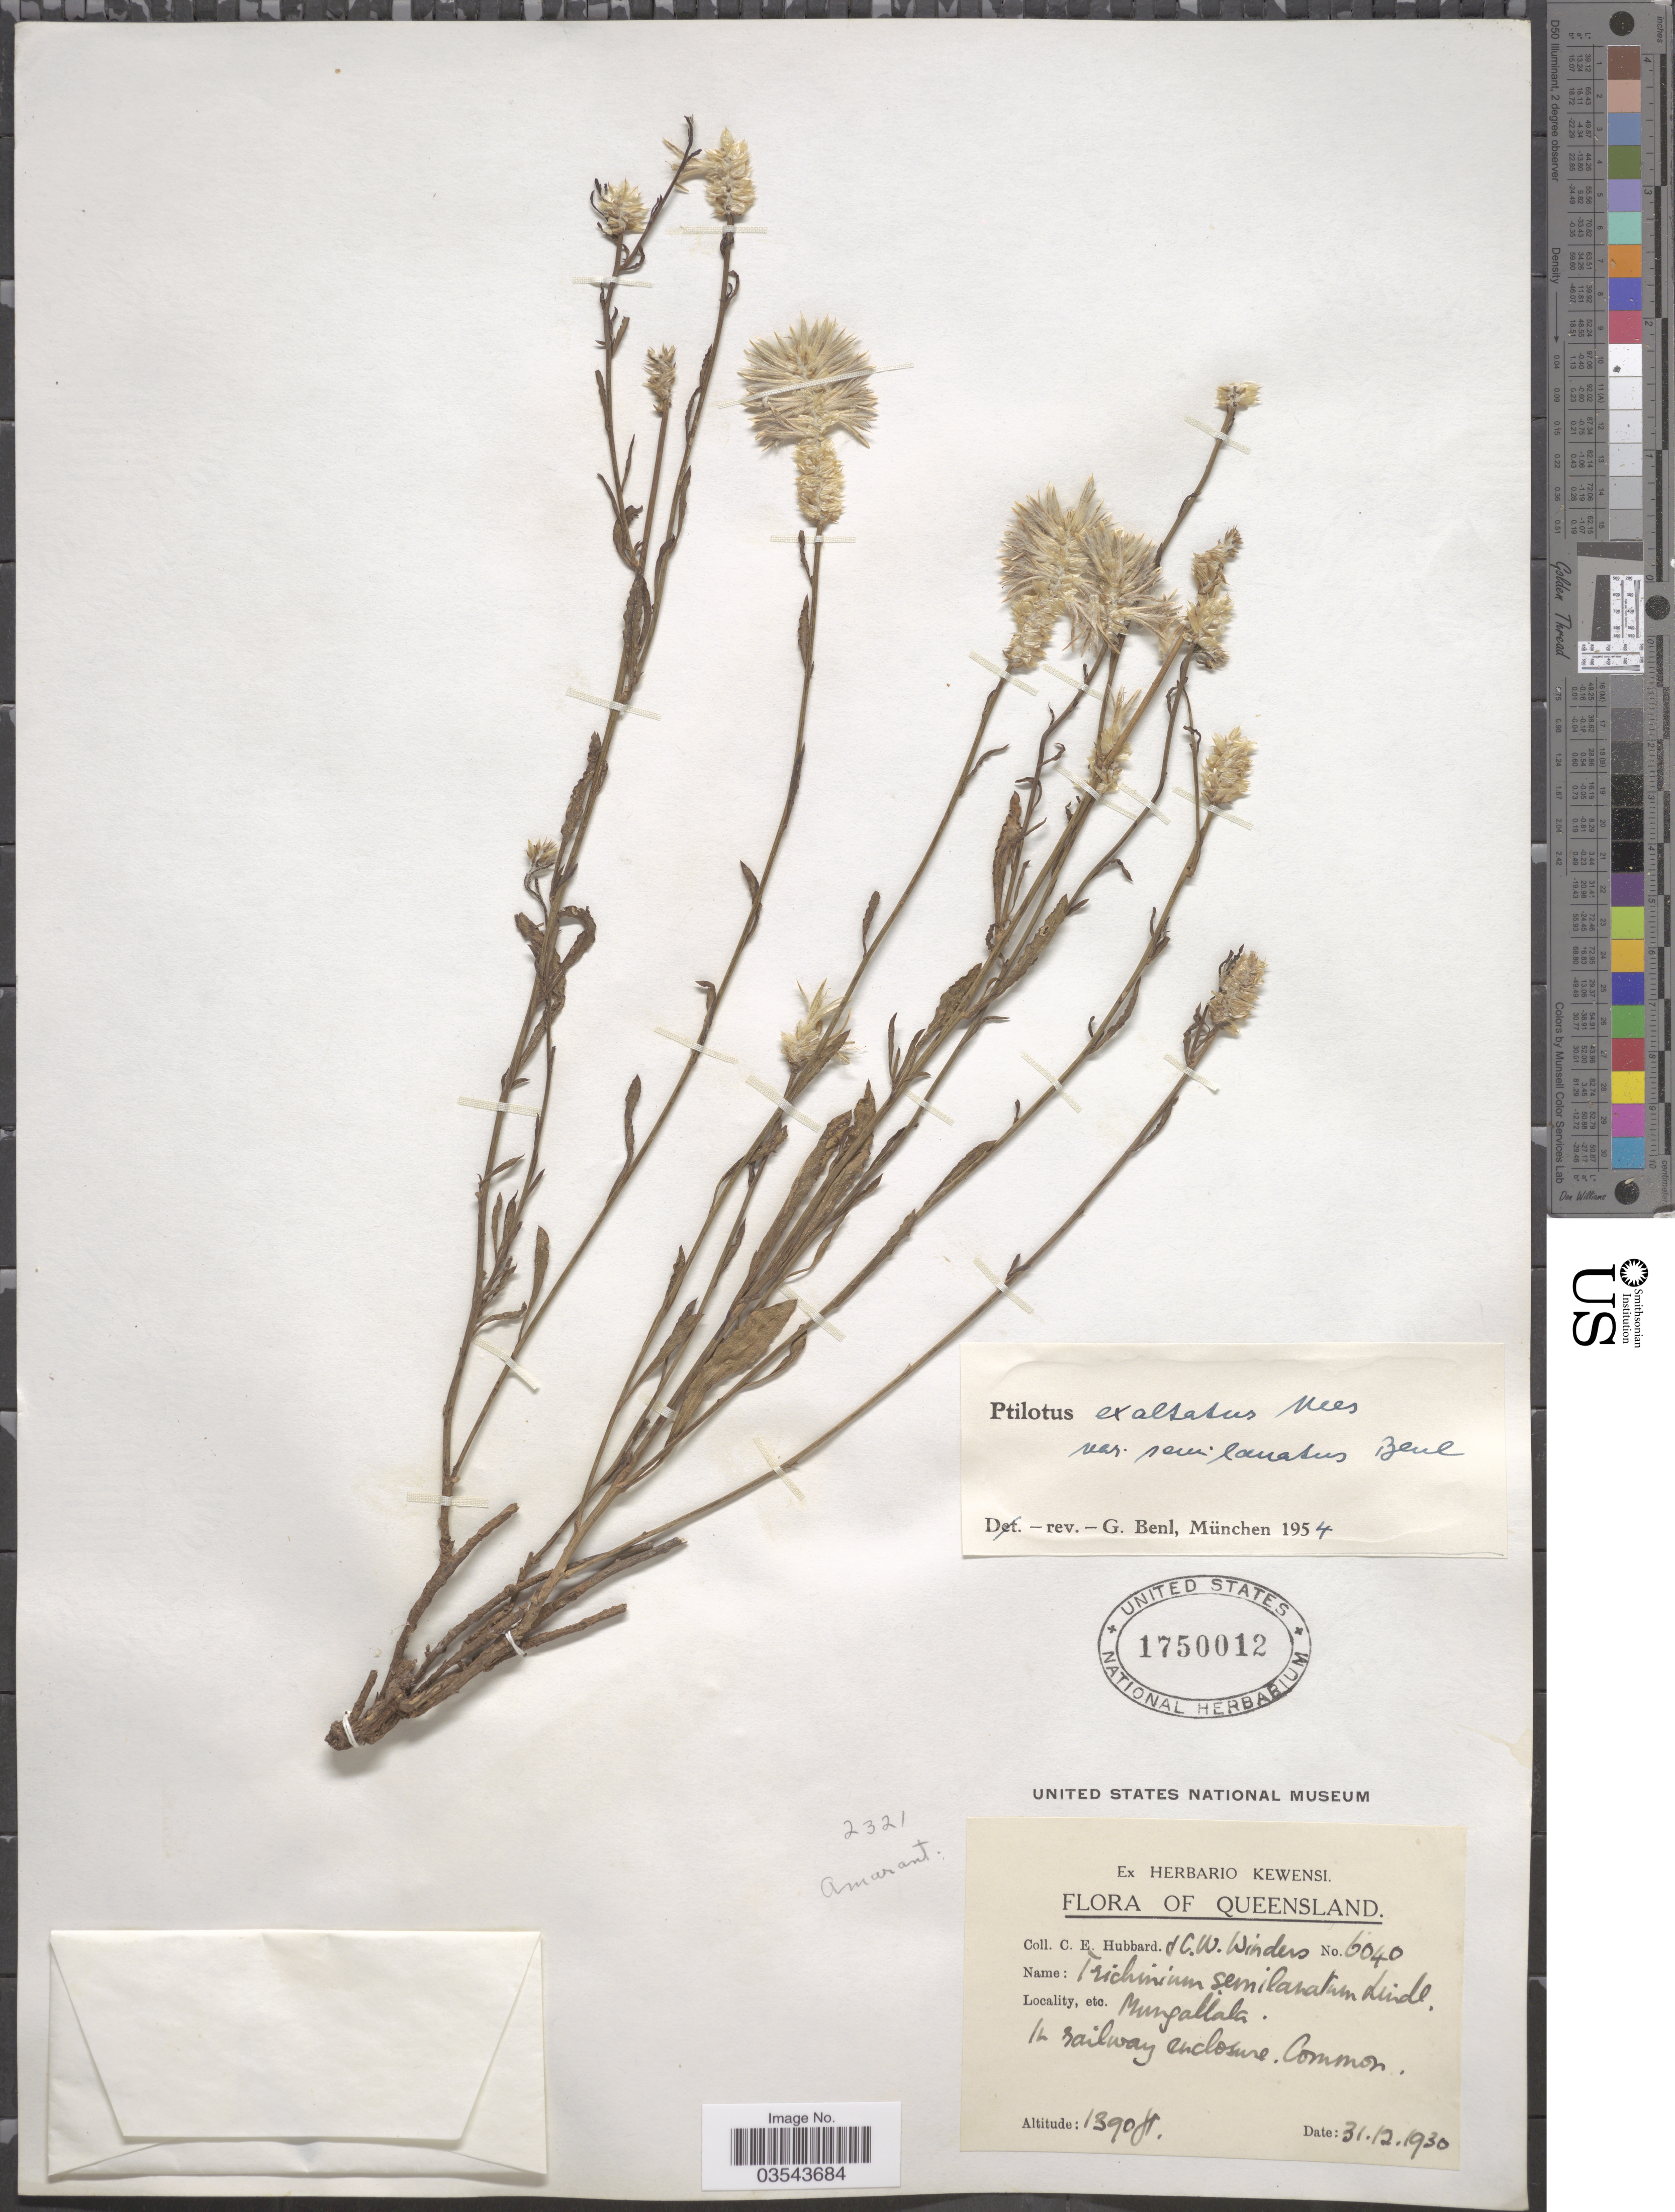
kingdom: Plantae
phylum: Tracheophyta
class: Magnoliopsida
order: Caryophyllales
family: Amaranthaceae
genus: Ptilotus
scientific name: Ptilotus exaltatus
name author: Nees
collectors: C. E. Hubbard & C. Winders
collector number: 6040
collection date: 1930-12-31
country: Australia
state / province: Queensland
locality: Mungallala.12 railway enclosure.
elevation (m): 424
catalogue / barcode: US 1750012